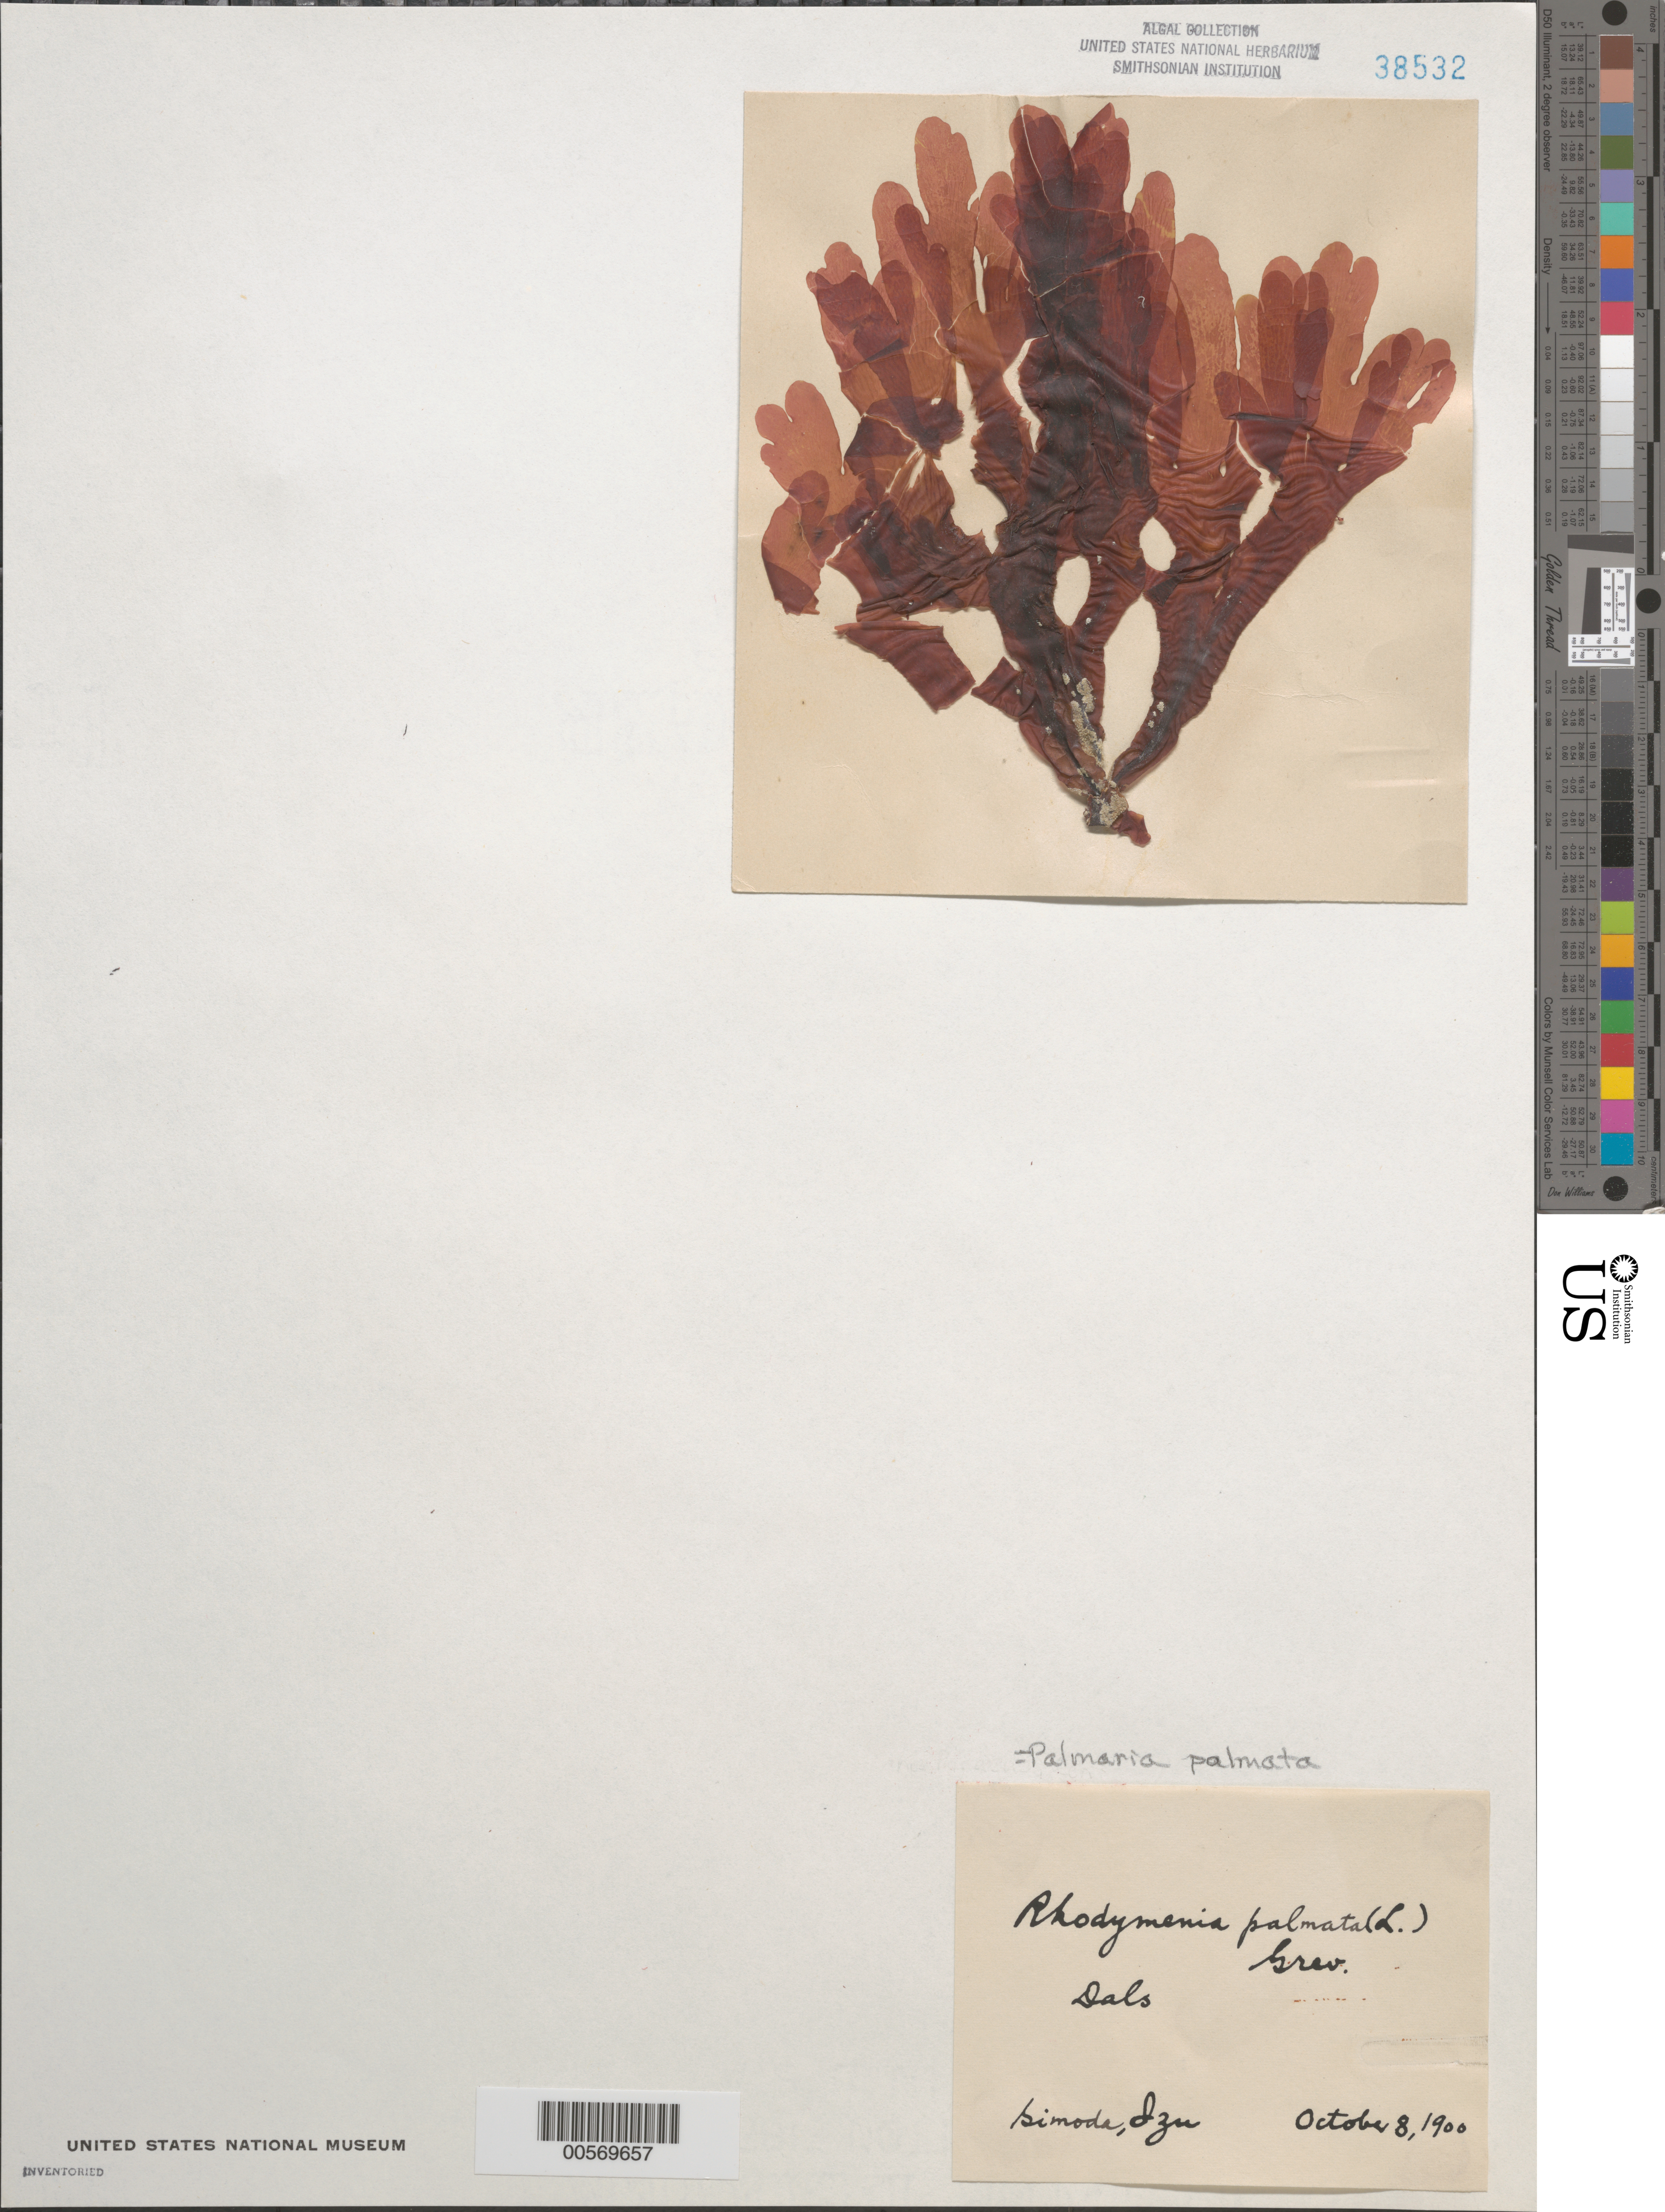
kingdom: Plantae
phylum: Rhodophyta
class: Florideophyceae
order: Palmariales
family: Palmariaceae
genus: Palmaria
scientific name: Palmaria palmata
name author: (L.) F. Weber & D. Mohr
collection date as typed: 08 Oct 1900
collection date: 1900-10-08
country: Japan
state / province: Sizuoka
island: Honshu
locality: Shimoda (Simoda)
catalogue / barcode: US 38532